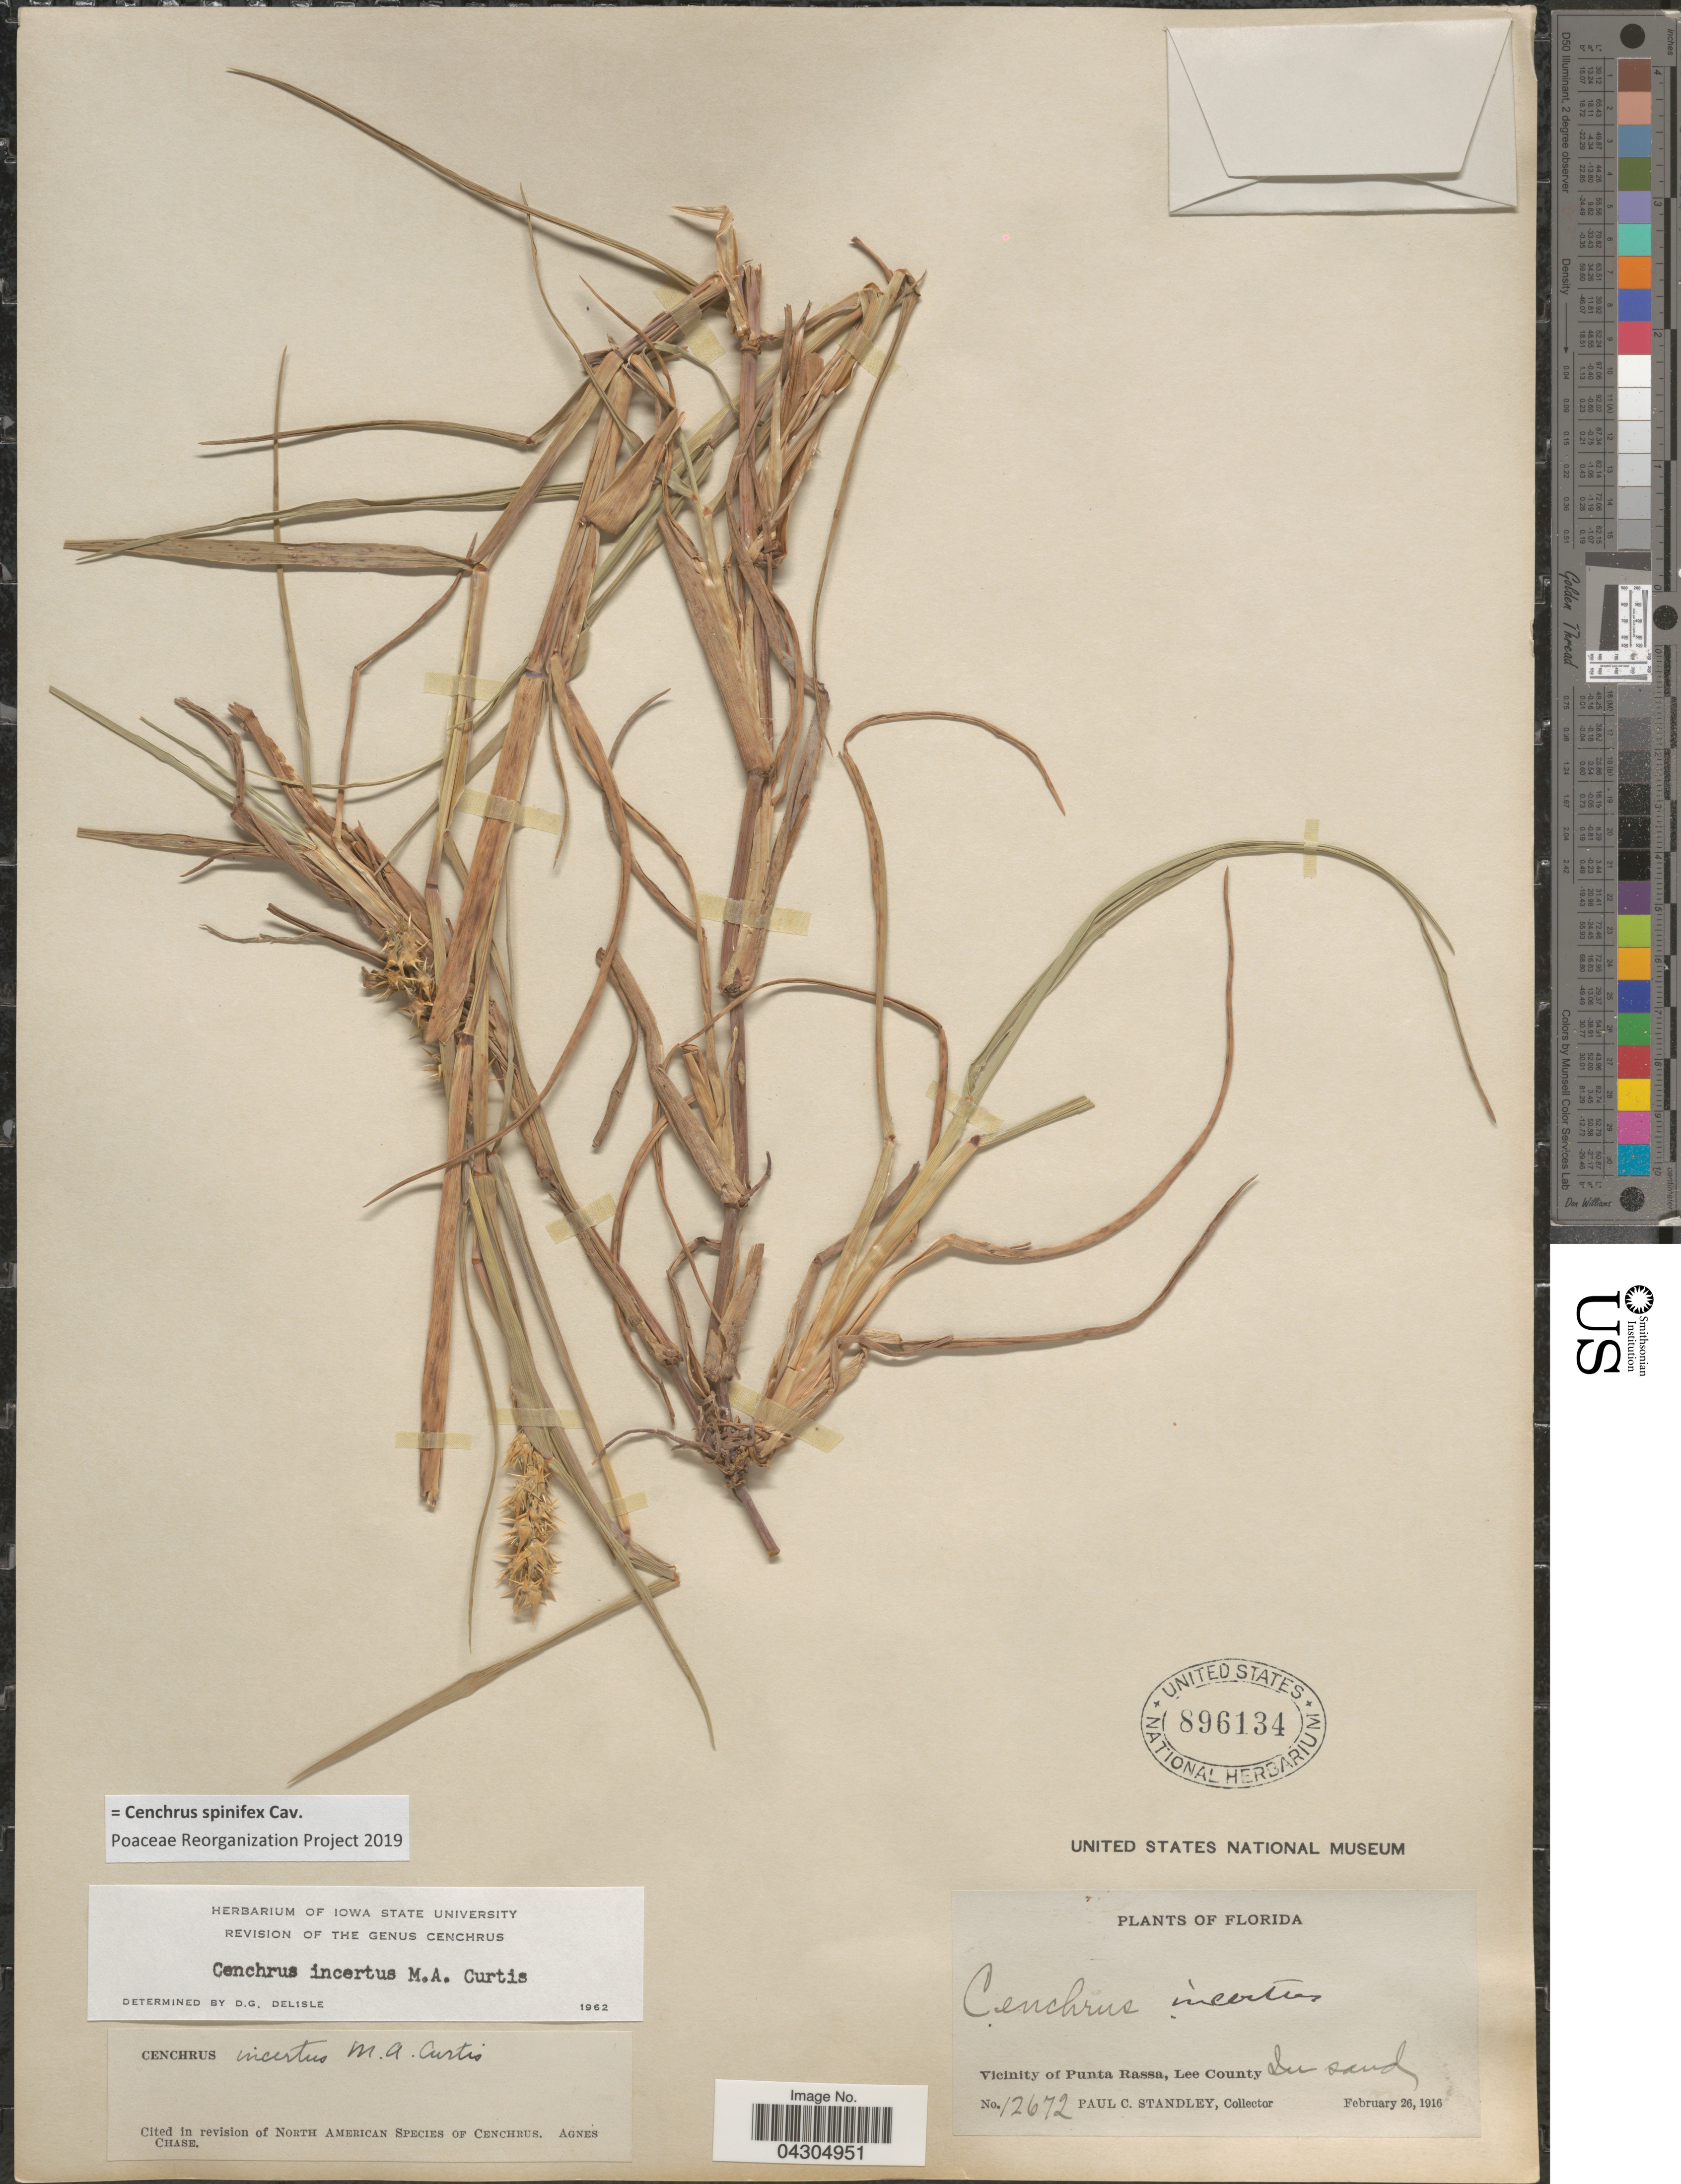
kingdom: Plantae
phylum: Tracheophyta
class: Liliopsida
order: Poales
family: Poaceae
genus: Cenchrus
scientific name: Cenchrus spinifex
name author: Cav.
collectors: P. C. Standley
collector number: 12672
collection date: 1916-02-26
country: United States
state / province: Florida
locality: Vicinity of Punta Rassa, Lee County. In sand.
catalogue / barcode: US 896134